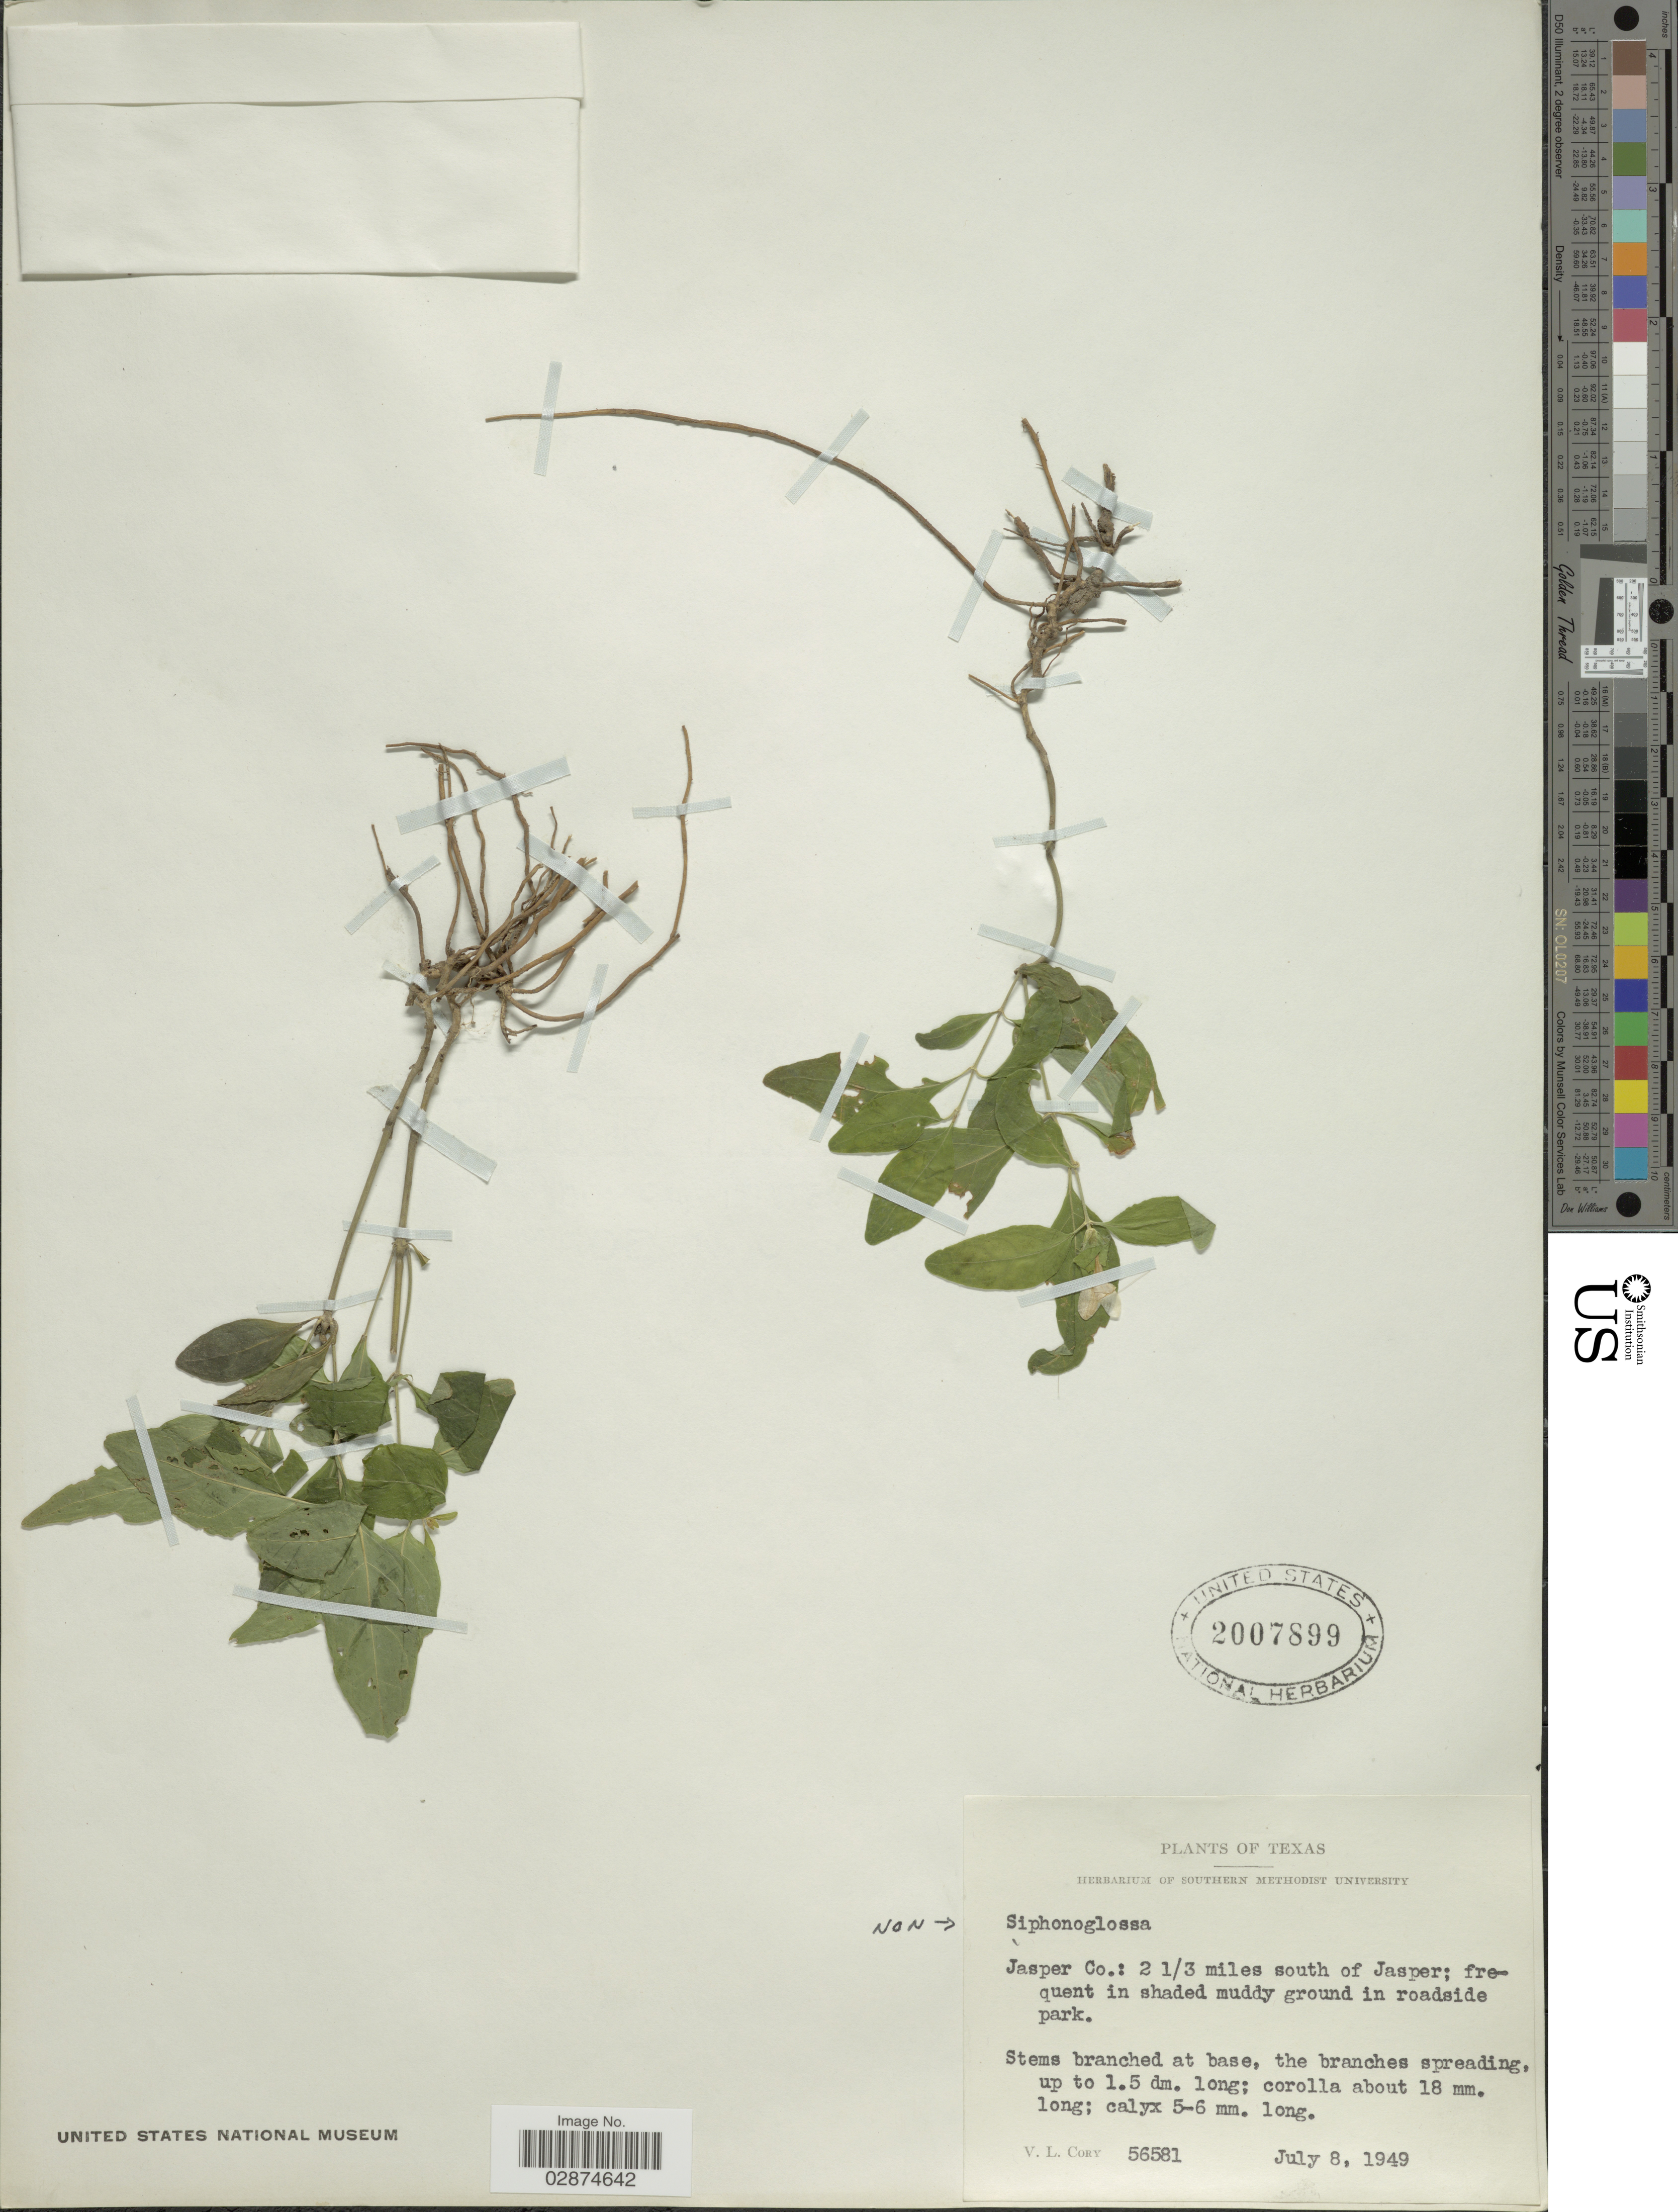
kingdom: Plantae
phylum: Tracheophyta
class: Magnoliopsida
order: Lamiales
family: Acanthaceae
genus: Yeatesia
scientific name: Yeatesia viridiflora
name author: (Nees) Small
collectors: V. Cory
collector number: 56581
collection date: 1949-07-08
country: United States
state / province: Texas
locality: Jasper Co.: 2 1/3 miles south of Jasper: frequent in shaded muddy ground in roadside park.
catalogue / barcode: US 2007899